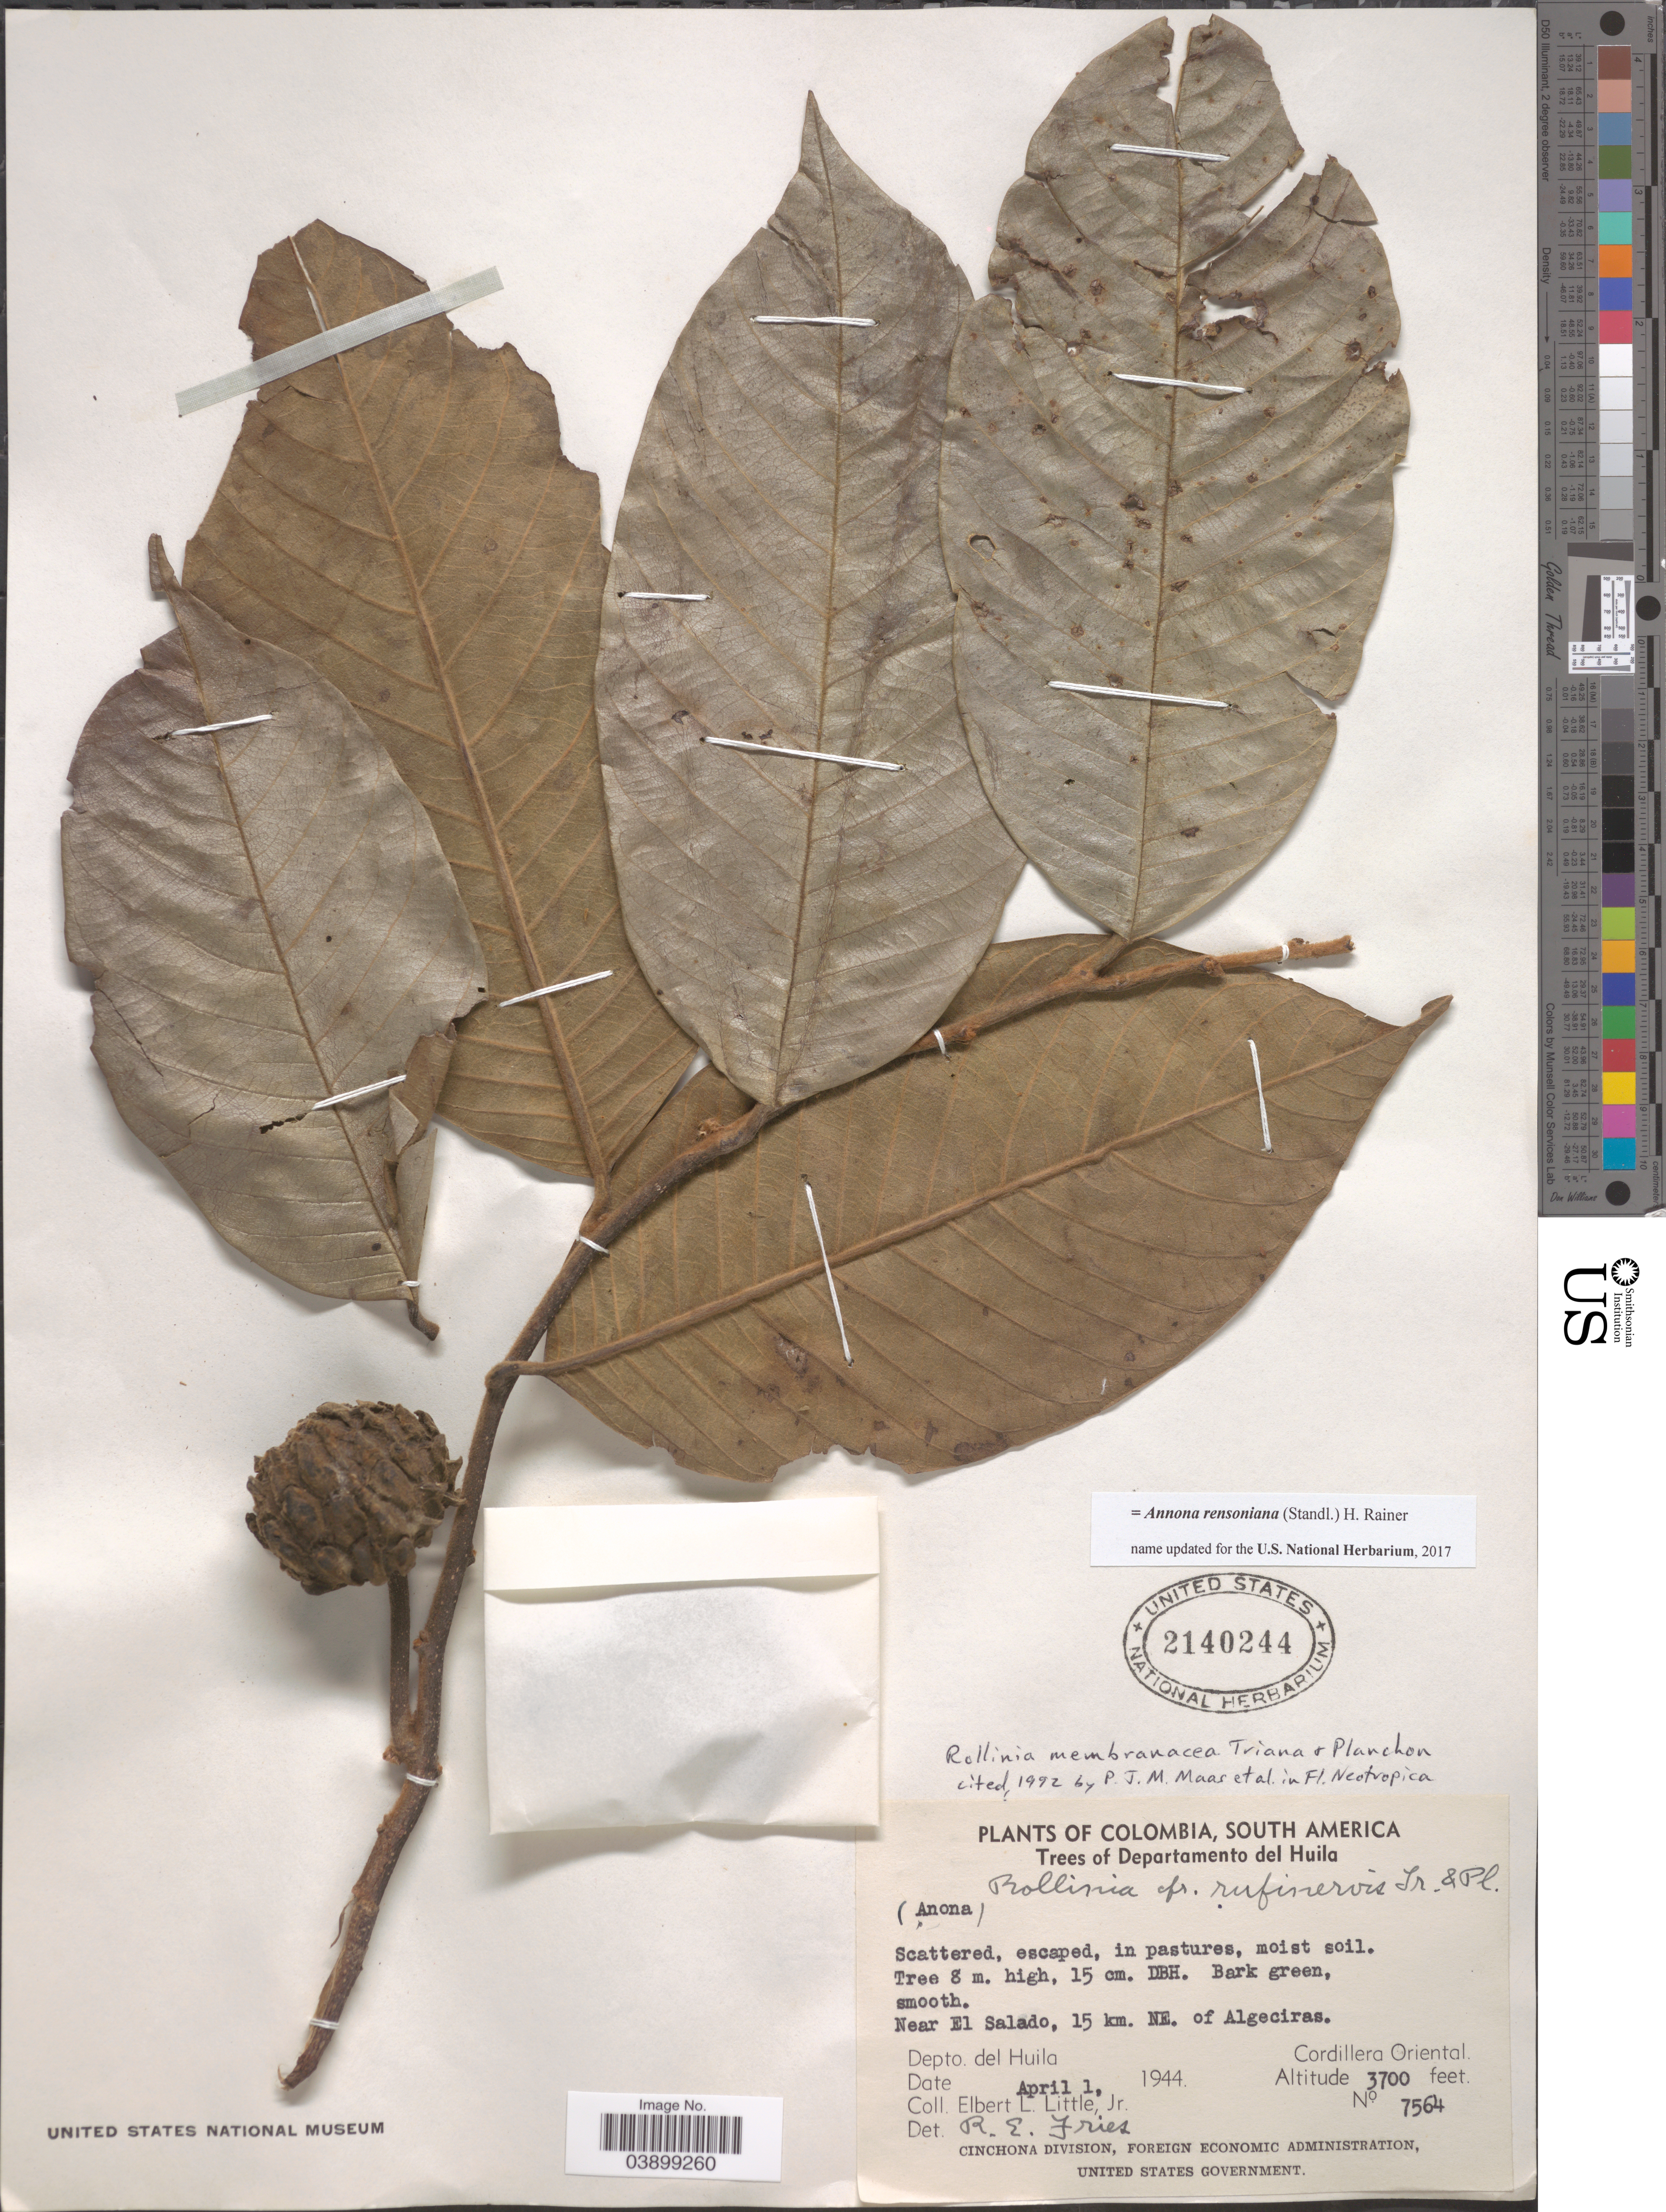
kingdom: Plantae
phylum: Tracheophyta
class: Magnoliopsida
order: Magnoliales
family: Annonaceae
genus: Annona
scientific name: Annona rensoniana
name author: (Standl.) H. Rainer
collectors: E. L. Little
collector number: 7564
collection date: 1944-04-01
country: Colombia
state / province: Huila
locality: Departamento del huila. Near El Salado, 15 km. NE. of Algeciras. Cordillera Oriental.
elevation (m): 1128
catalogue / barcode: US 2140244